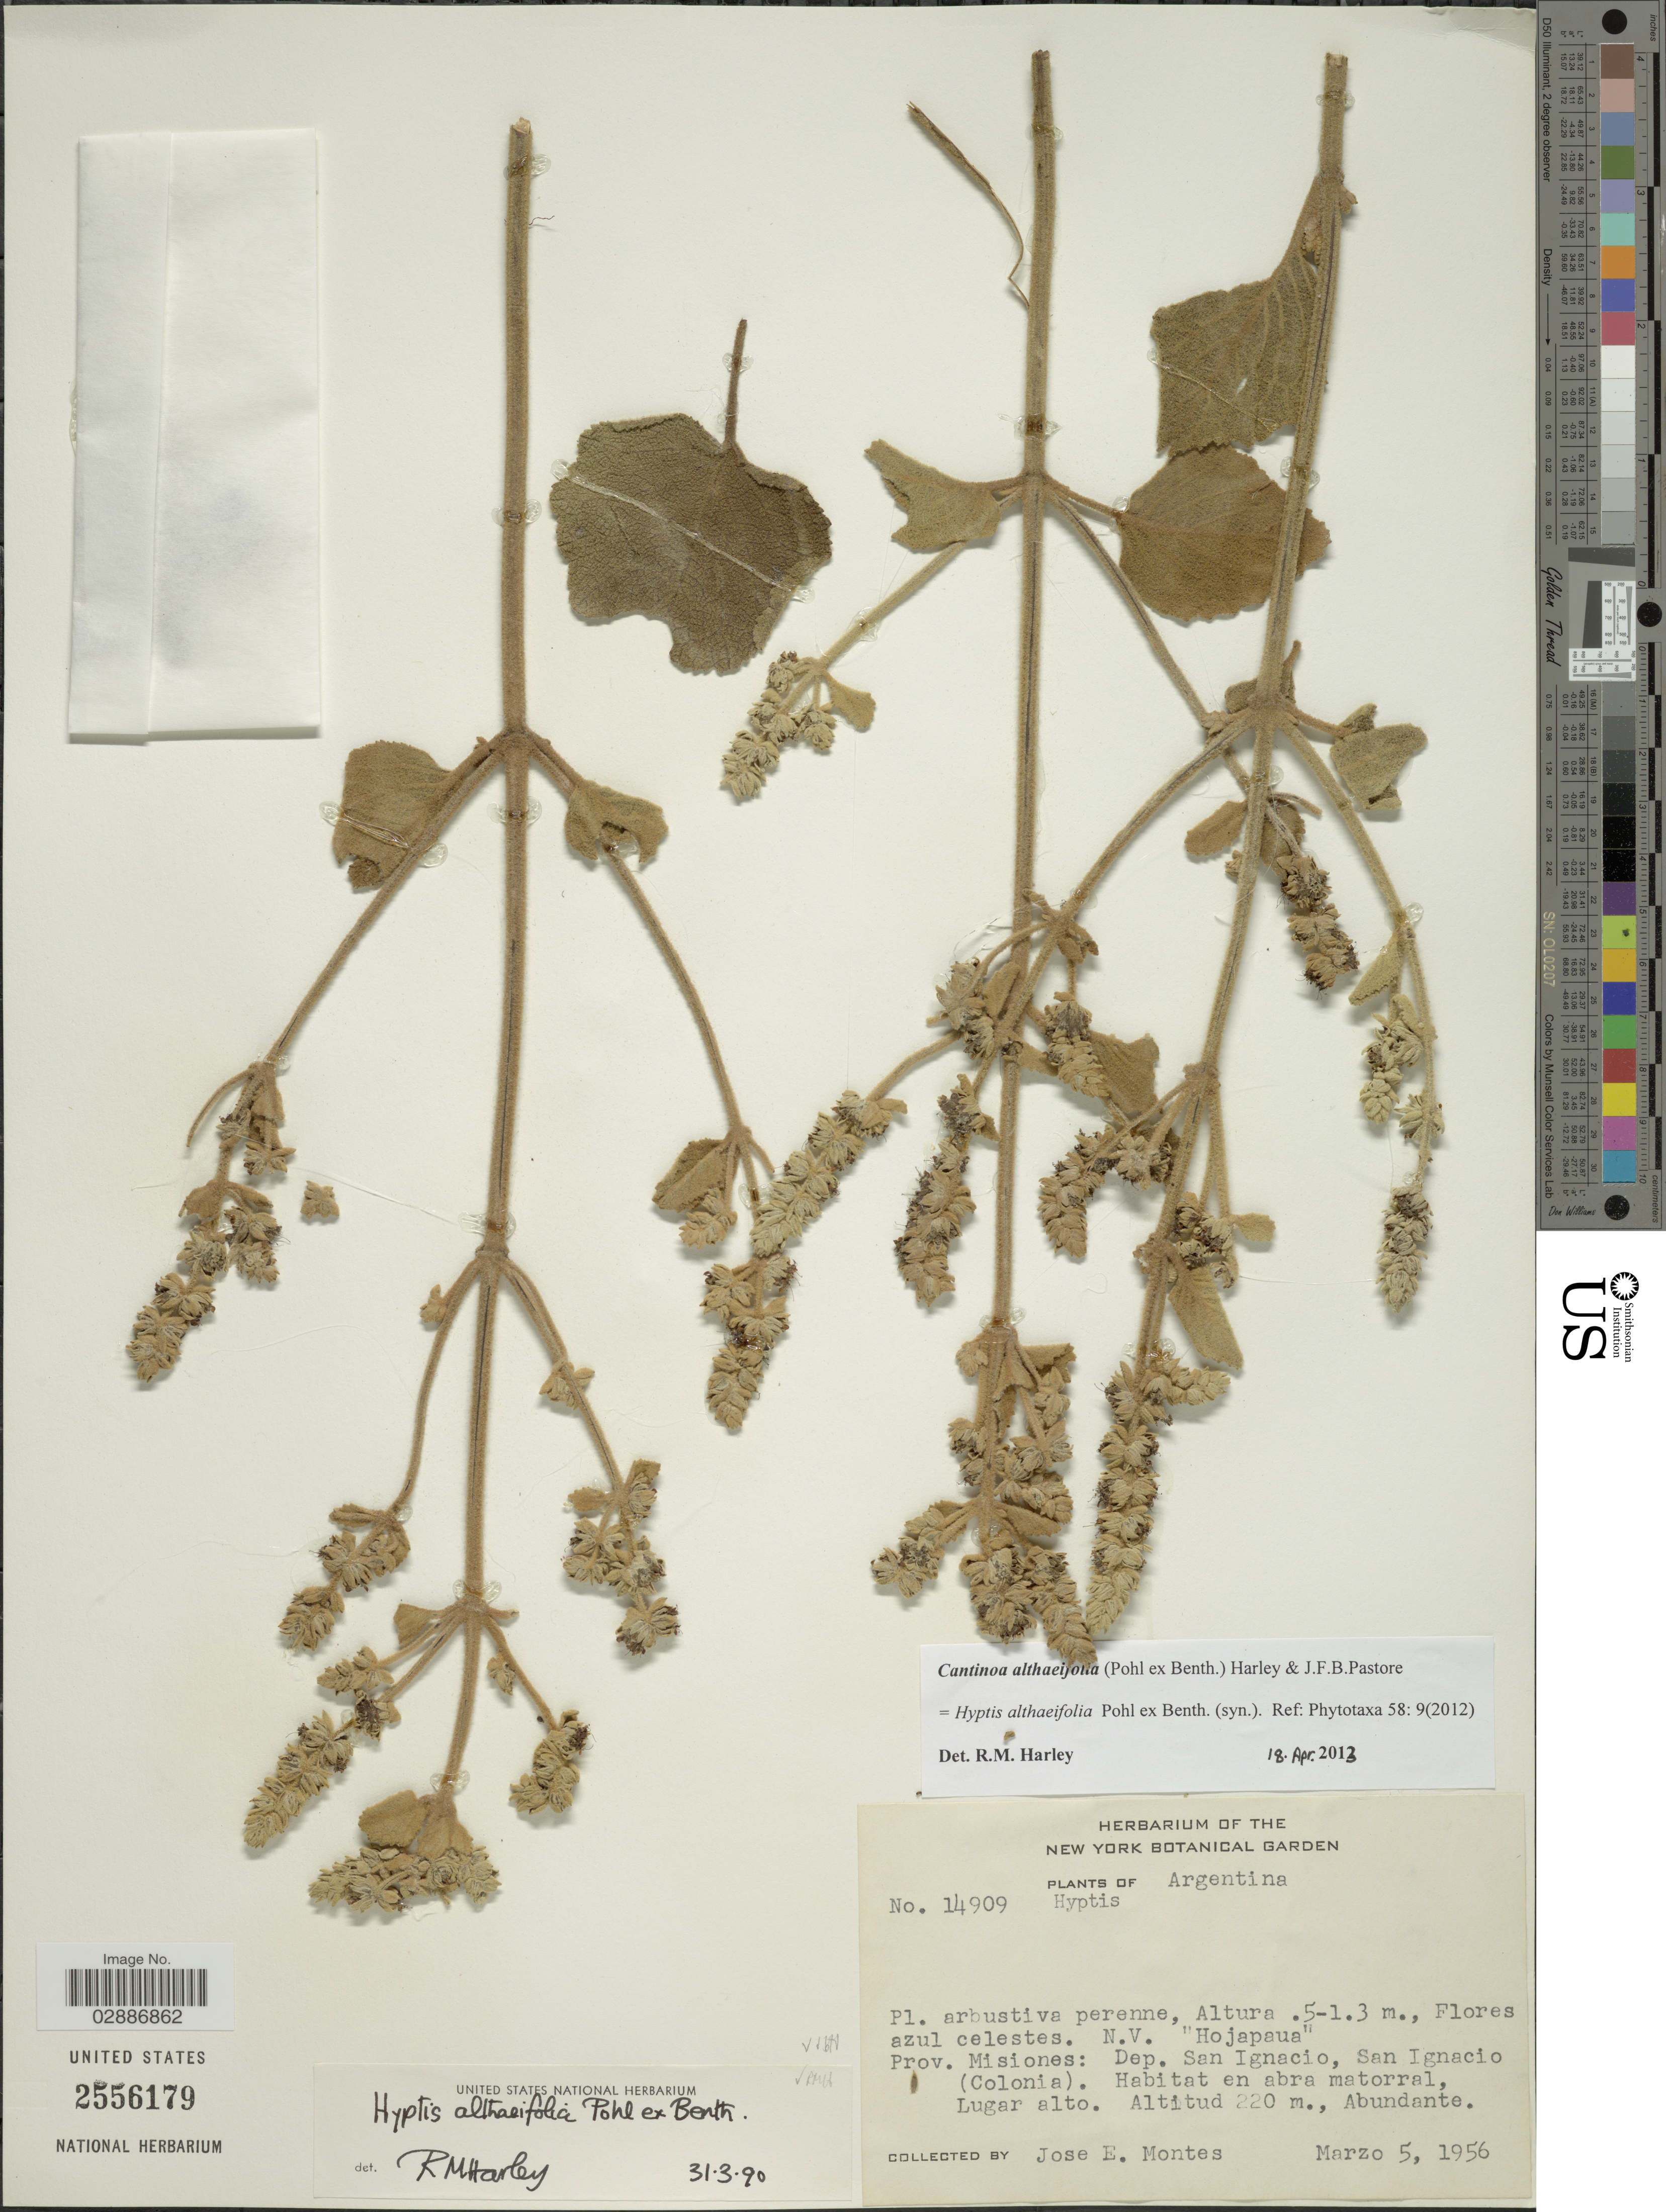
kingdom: Plantae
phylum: Tracheophyta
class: Magnoliopsida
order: Lamiales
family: Lamiaceae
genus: Cantinoa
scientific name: Cantinoa althaeifolia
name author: (Pohl ex Benth.) Harley & J.F.B. Pastore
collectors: J. E. Montes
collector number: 14909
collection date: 1956-03-05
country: Argentina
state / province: Misiones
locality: Dep. San Ignacio, San Ignacio (Colonia).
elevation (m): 220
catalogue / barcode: US 2556179